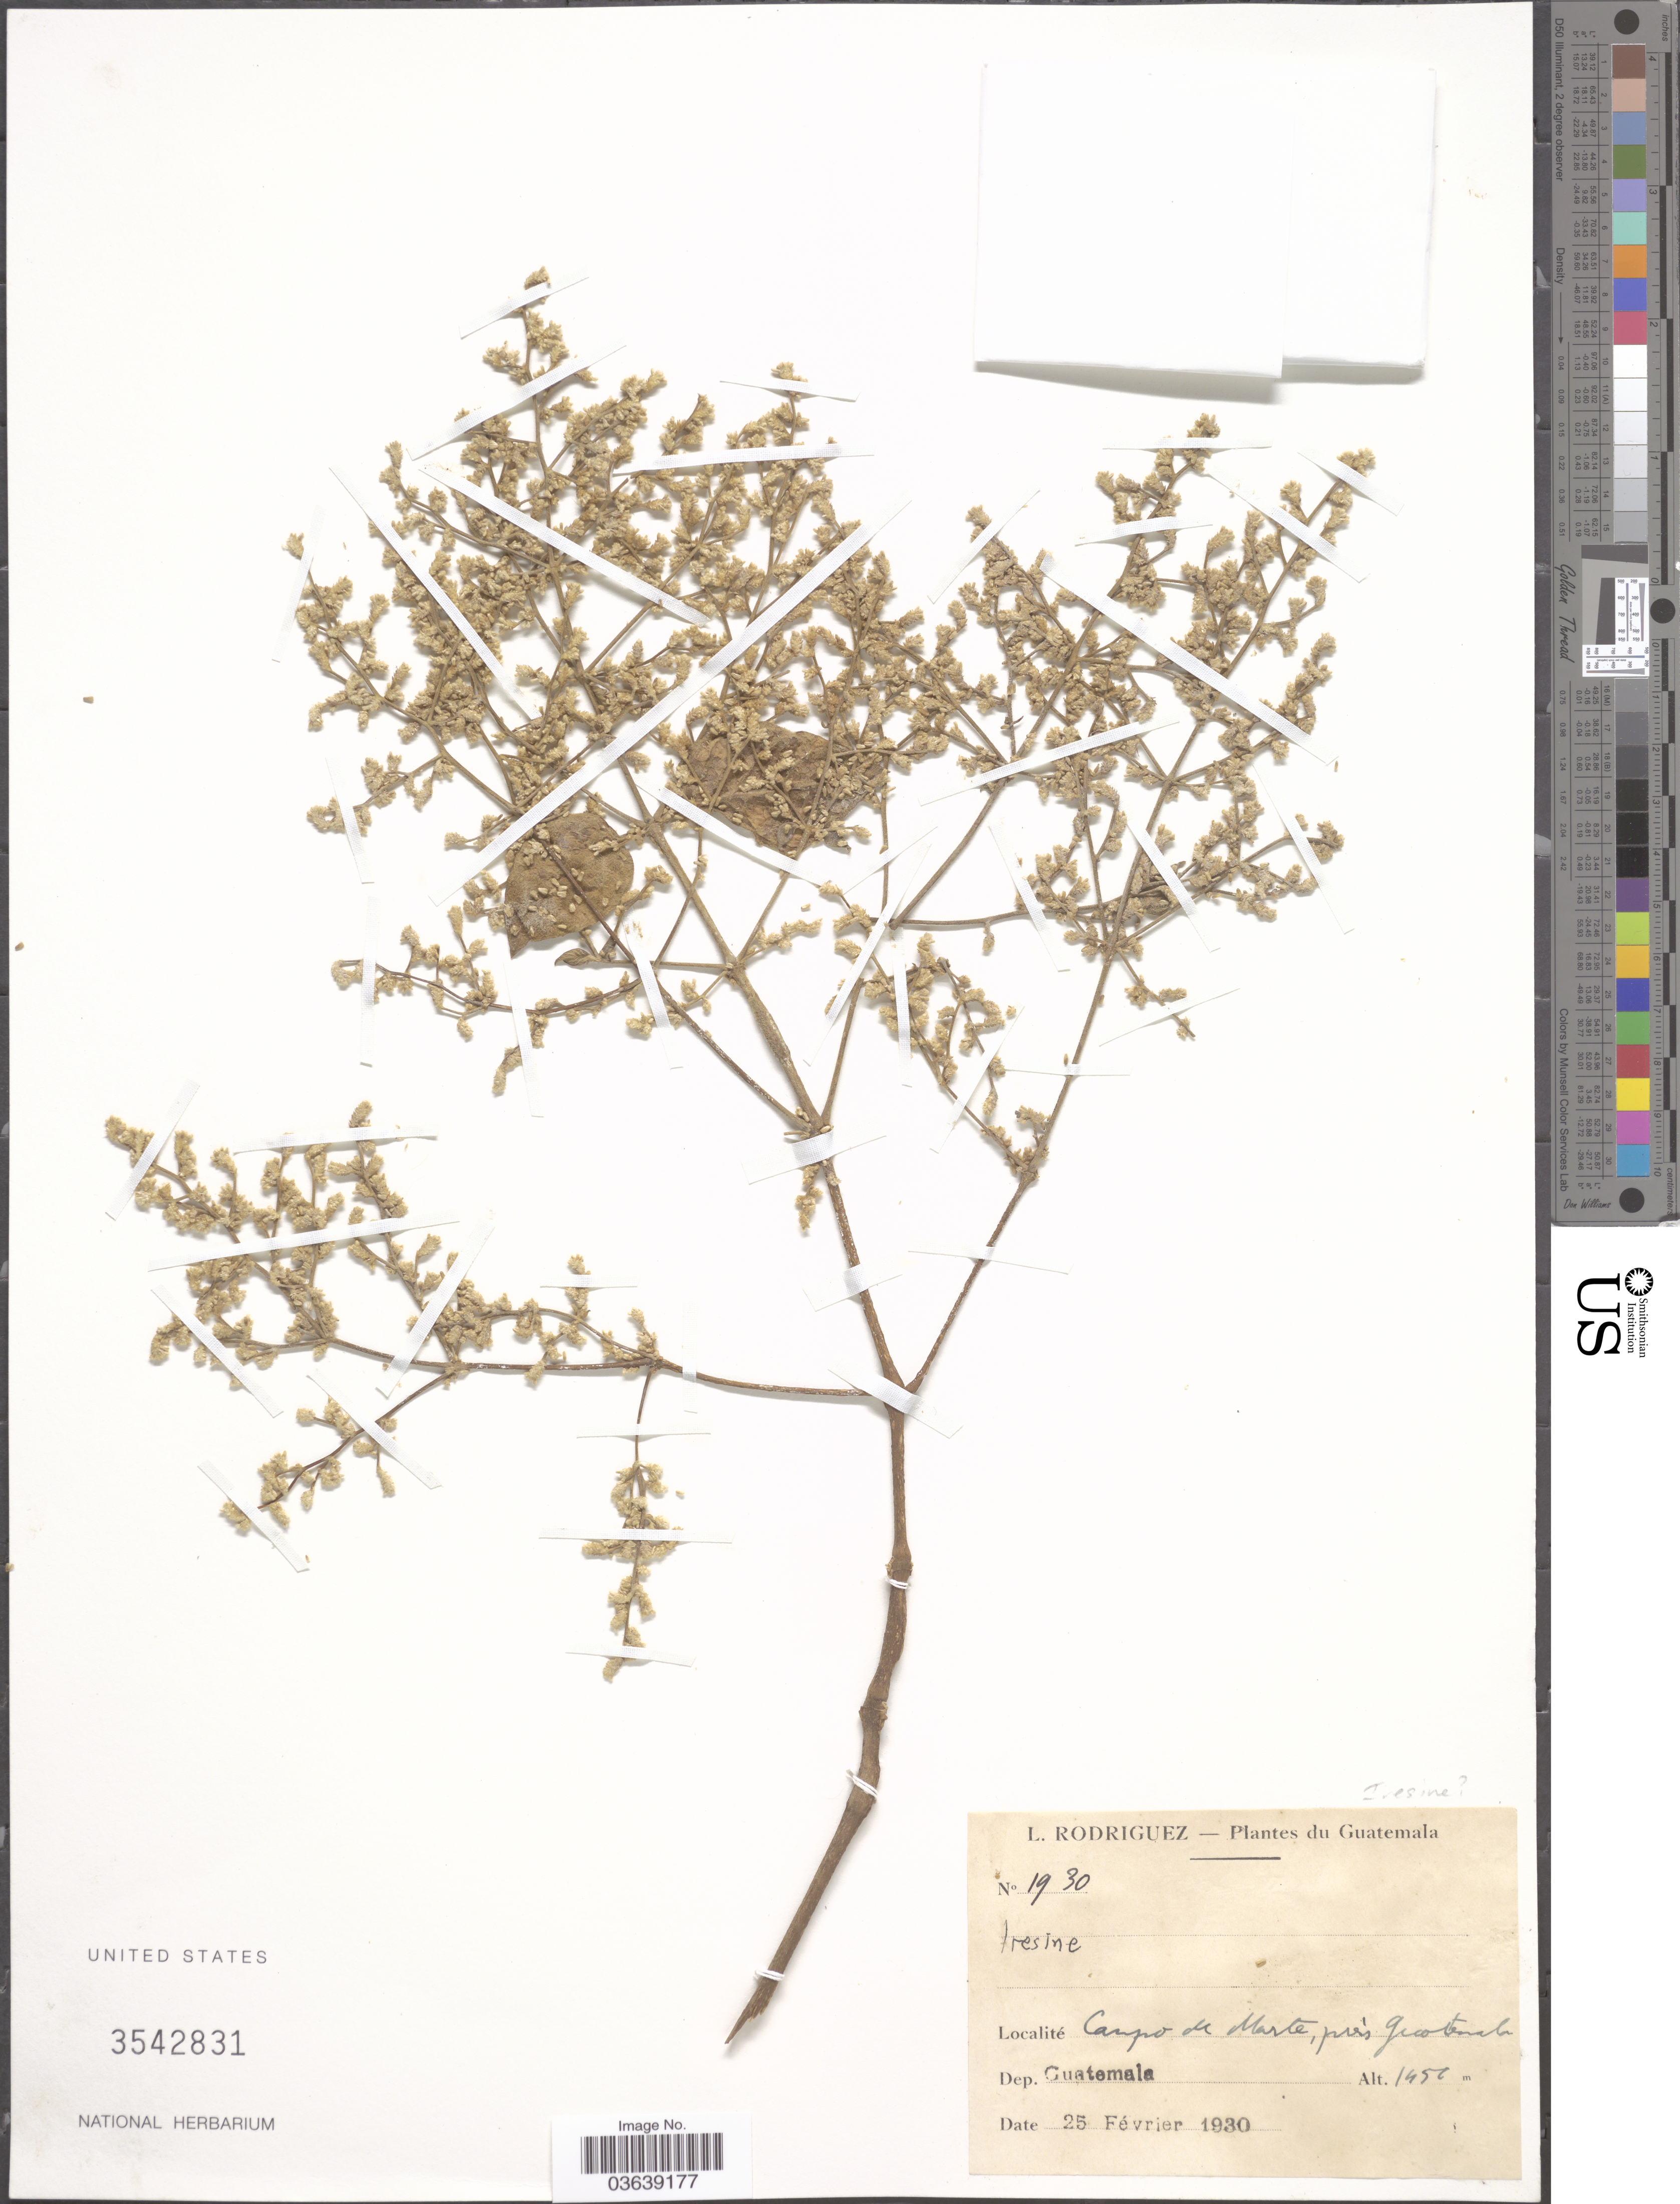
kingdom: Plantae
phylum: Tracheophyta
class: Magnoliopsida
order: Caryophyllales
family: Amaranthaceae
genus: Iresine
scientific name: Iresine sp.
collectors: L. Rodriguez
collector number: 1930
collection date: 1930-02-25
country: Guatemala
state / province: Guatemala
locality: Campo de Marte, près Guatemala. Dep. Guatemala.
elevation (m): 1456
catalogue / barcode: US 3542831